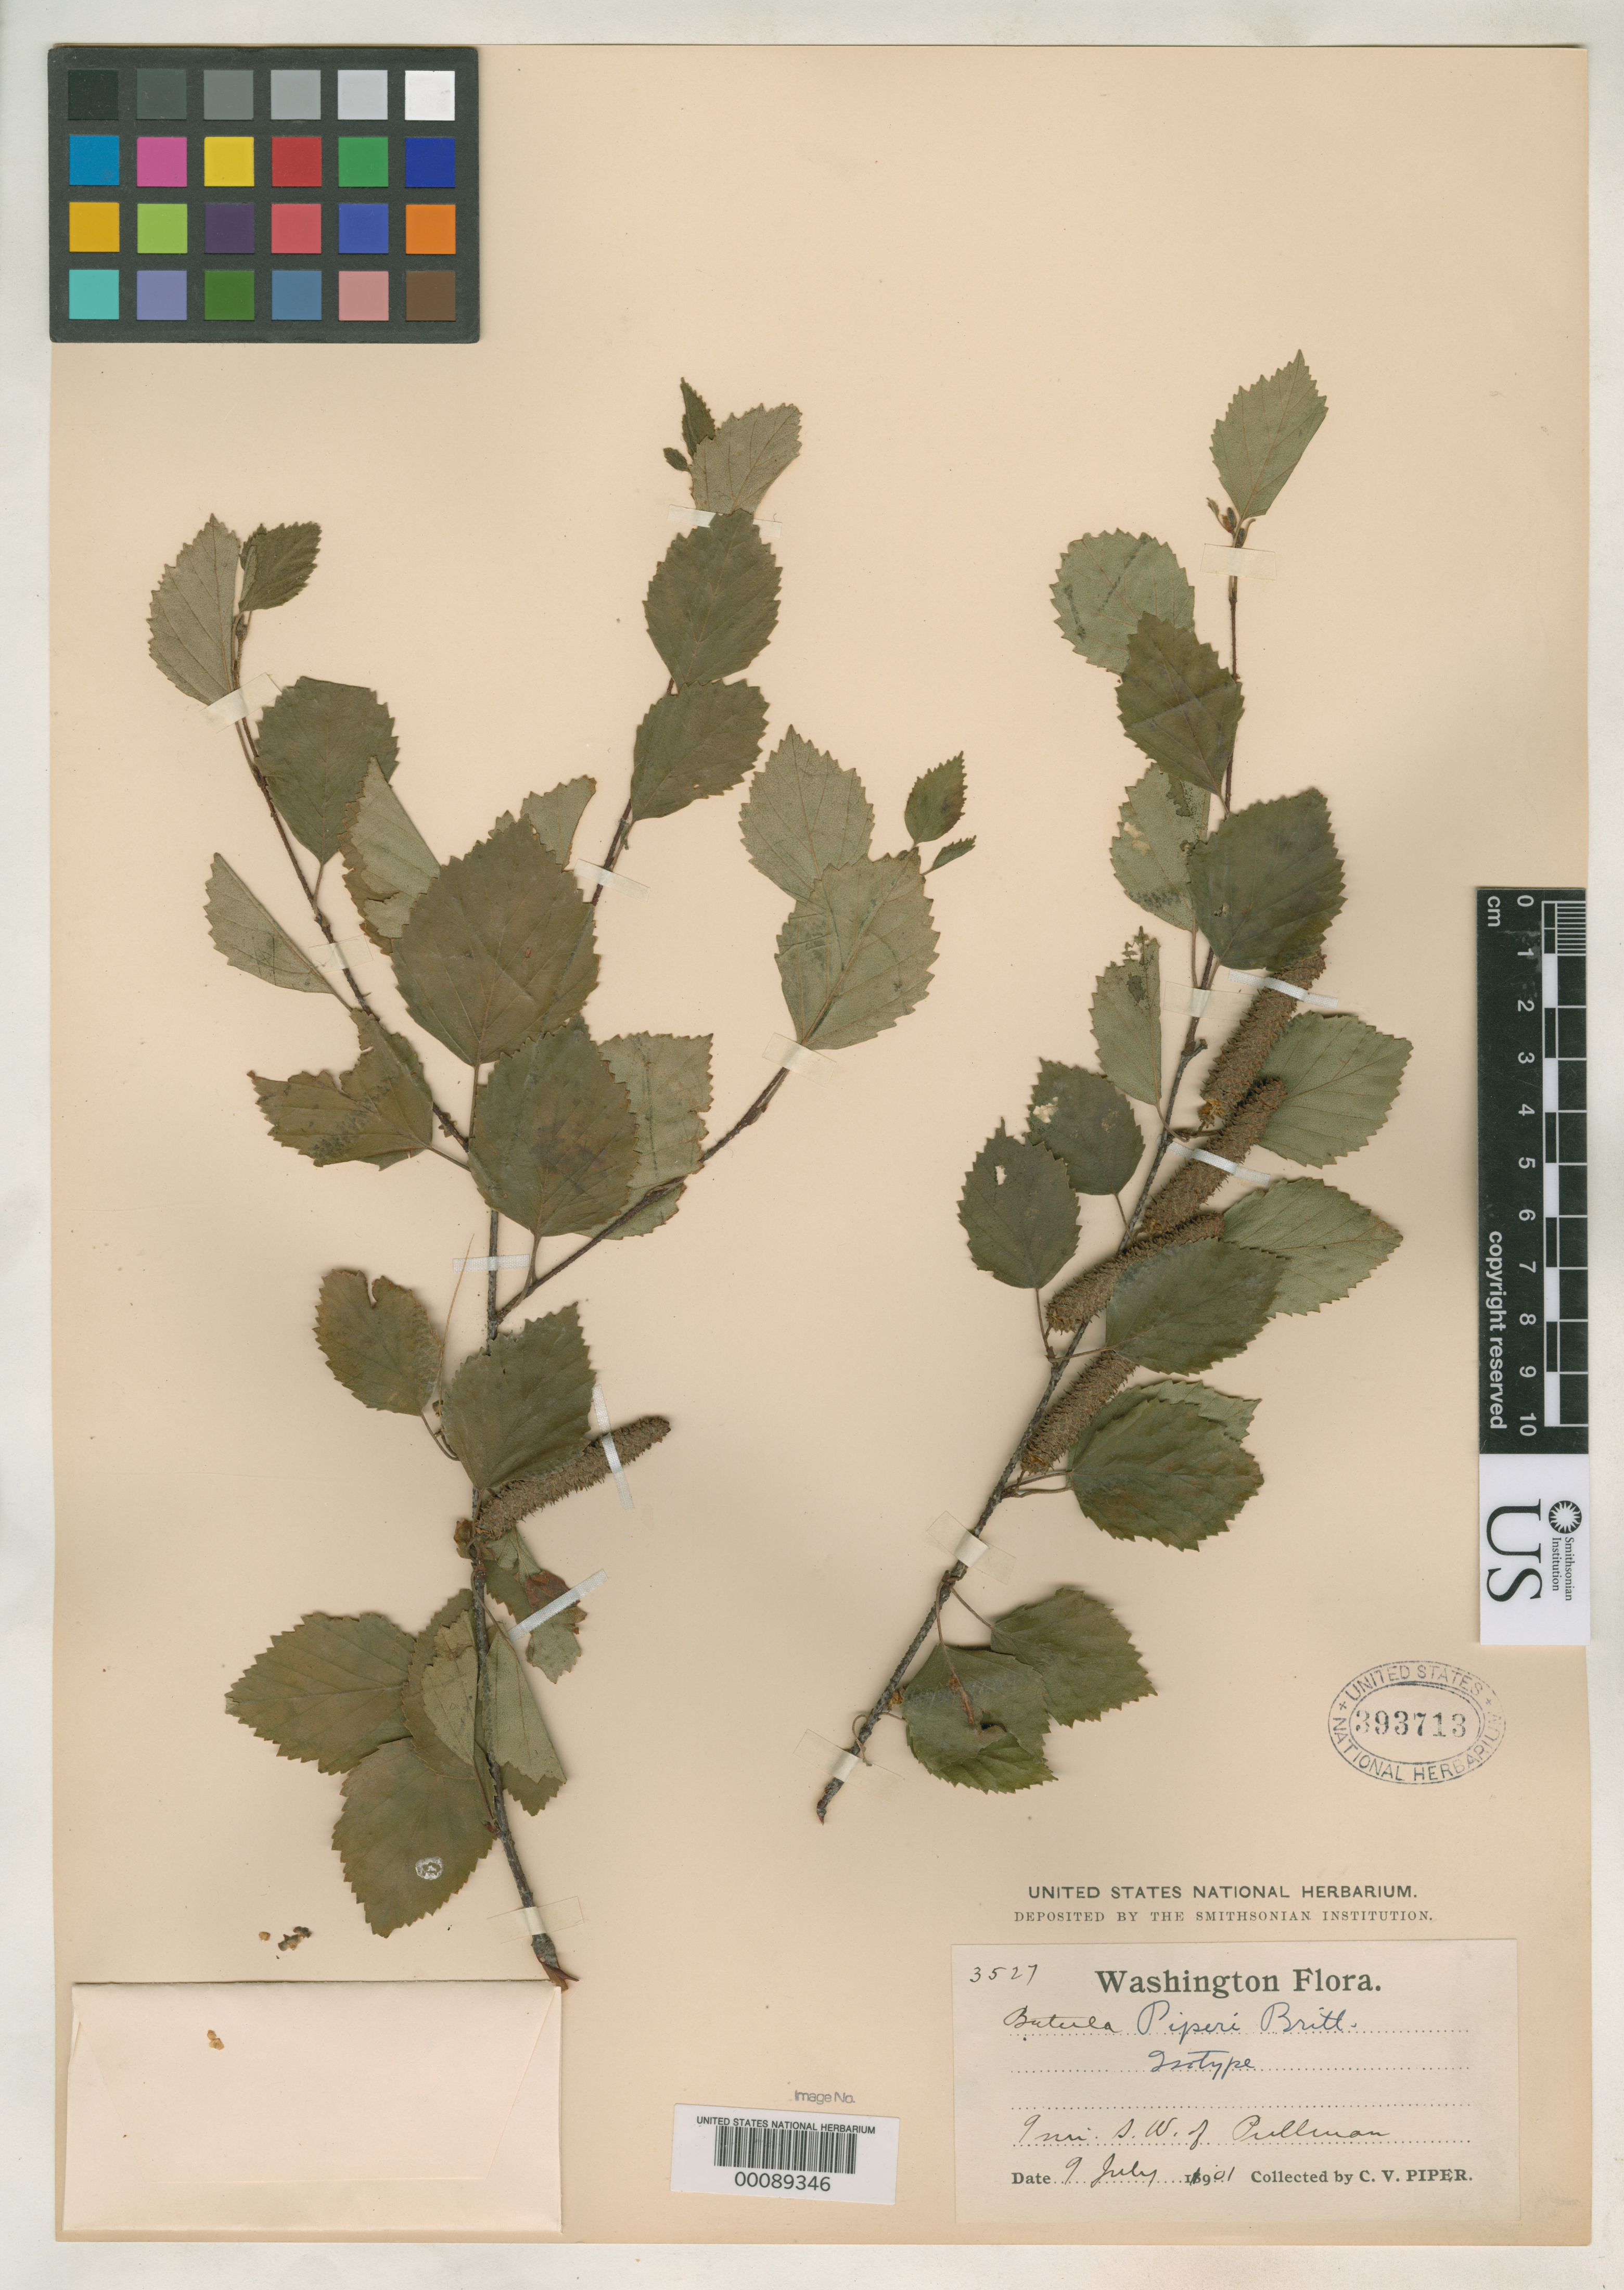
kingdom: Plantae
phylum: Tracheophyta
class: Magnoliopsida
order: Fagales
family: Betulaceae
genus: Betula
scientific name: Betula piperi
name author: Britton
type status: Isotype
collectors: C. V. Piper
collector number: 3527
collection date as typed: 09 Jul 1901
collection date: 1901-07-09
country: United States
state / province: Washington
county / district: Whitman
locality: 9 mi S of Pullman.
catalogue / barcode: US 393713